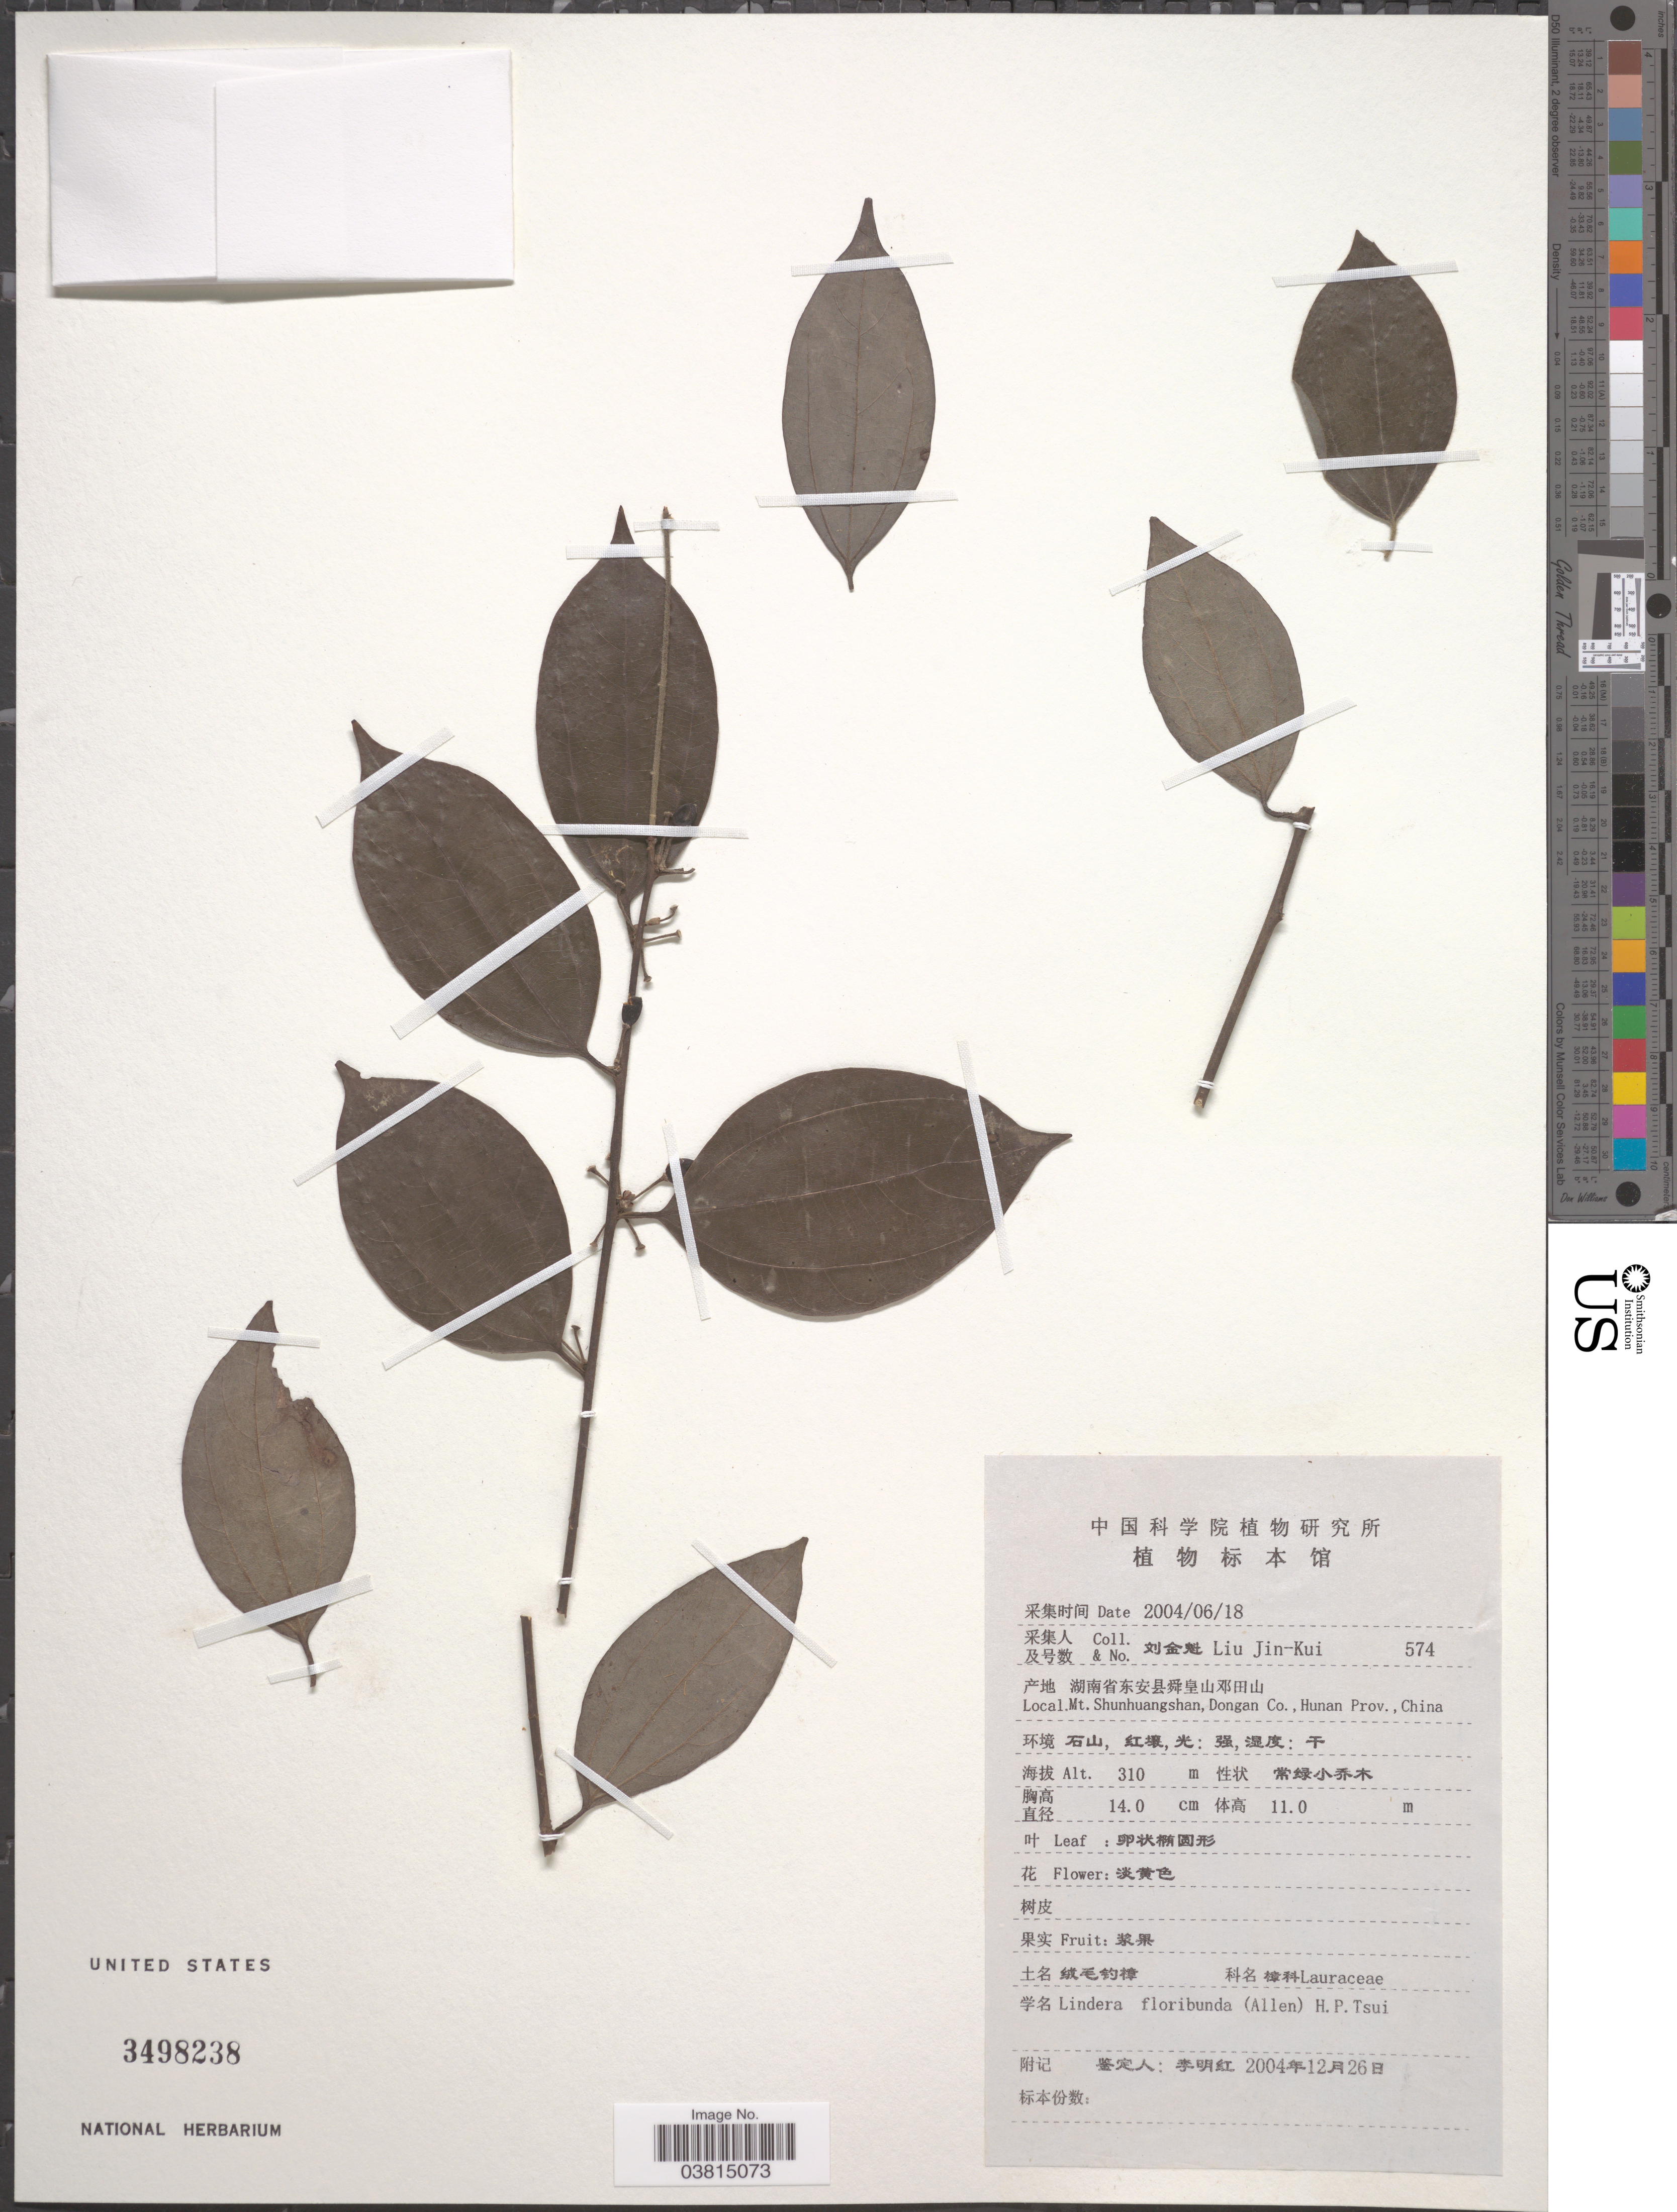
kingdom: Plantae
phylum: Tracheophyta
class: Magnoliopsida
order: Laurales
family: Lauraceae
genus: Lindera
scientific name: Lindera floribunda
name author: (C.K. Allen) H.B. Cui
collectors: Liu Jin-Kui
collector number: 574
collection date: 2004-06-18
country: China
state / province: Hunan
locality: Mt. Shunhuangshan, Dongan Co., Hunan Prov.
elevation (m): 310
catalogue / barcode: US 3498238